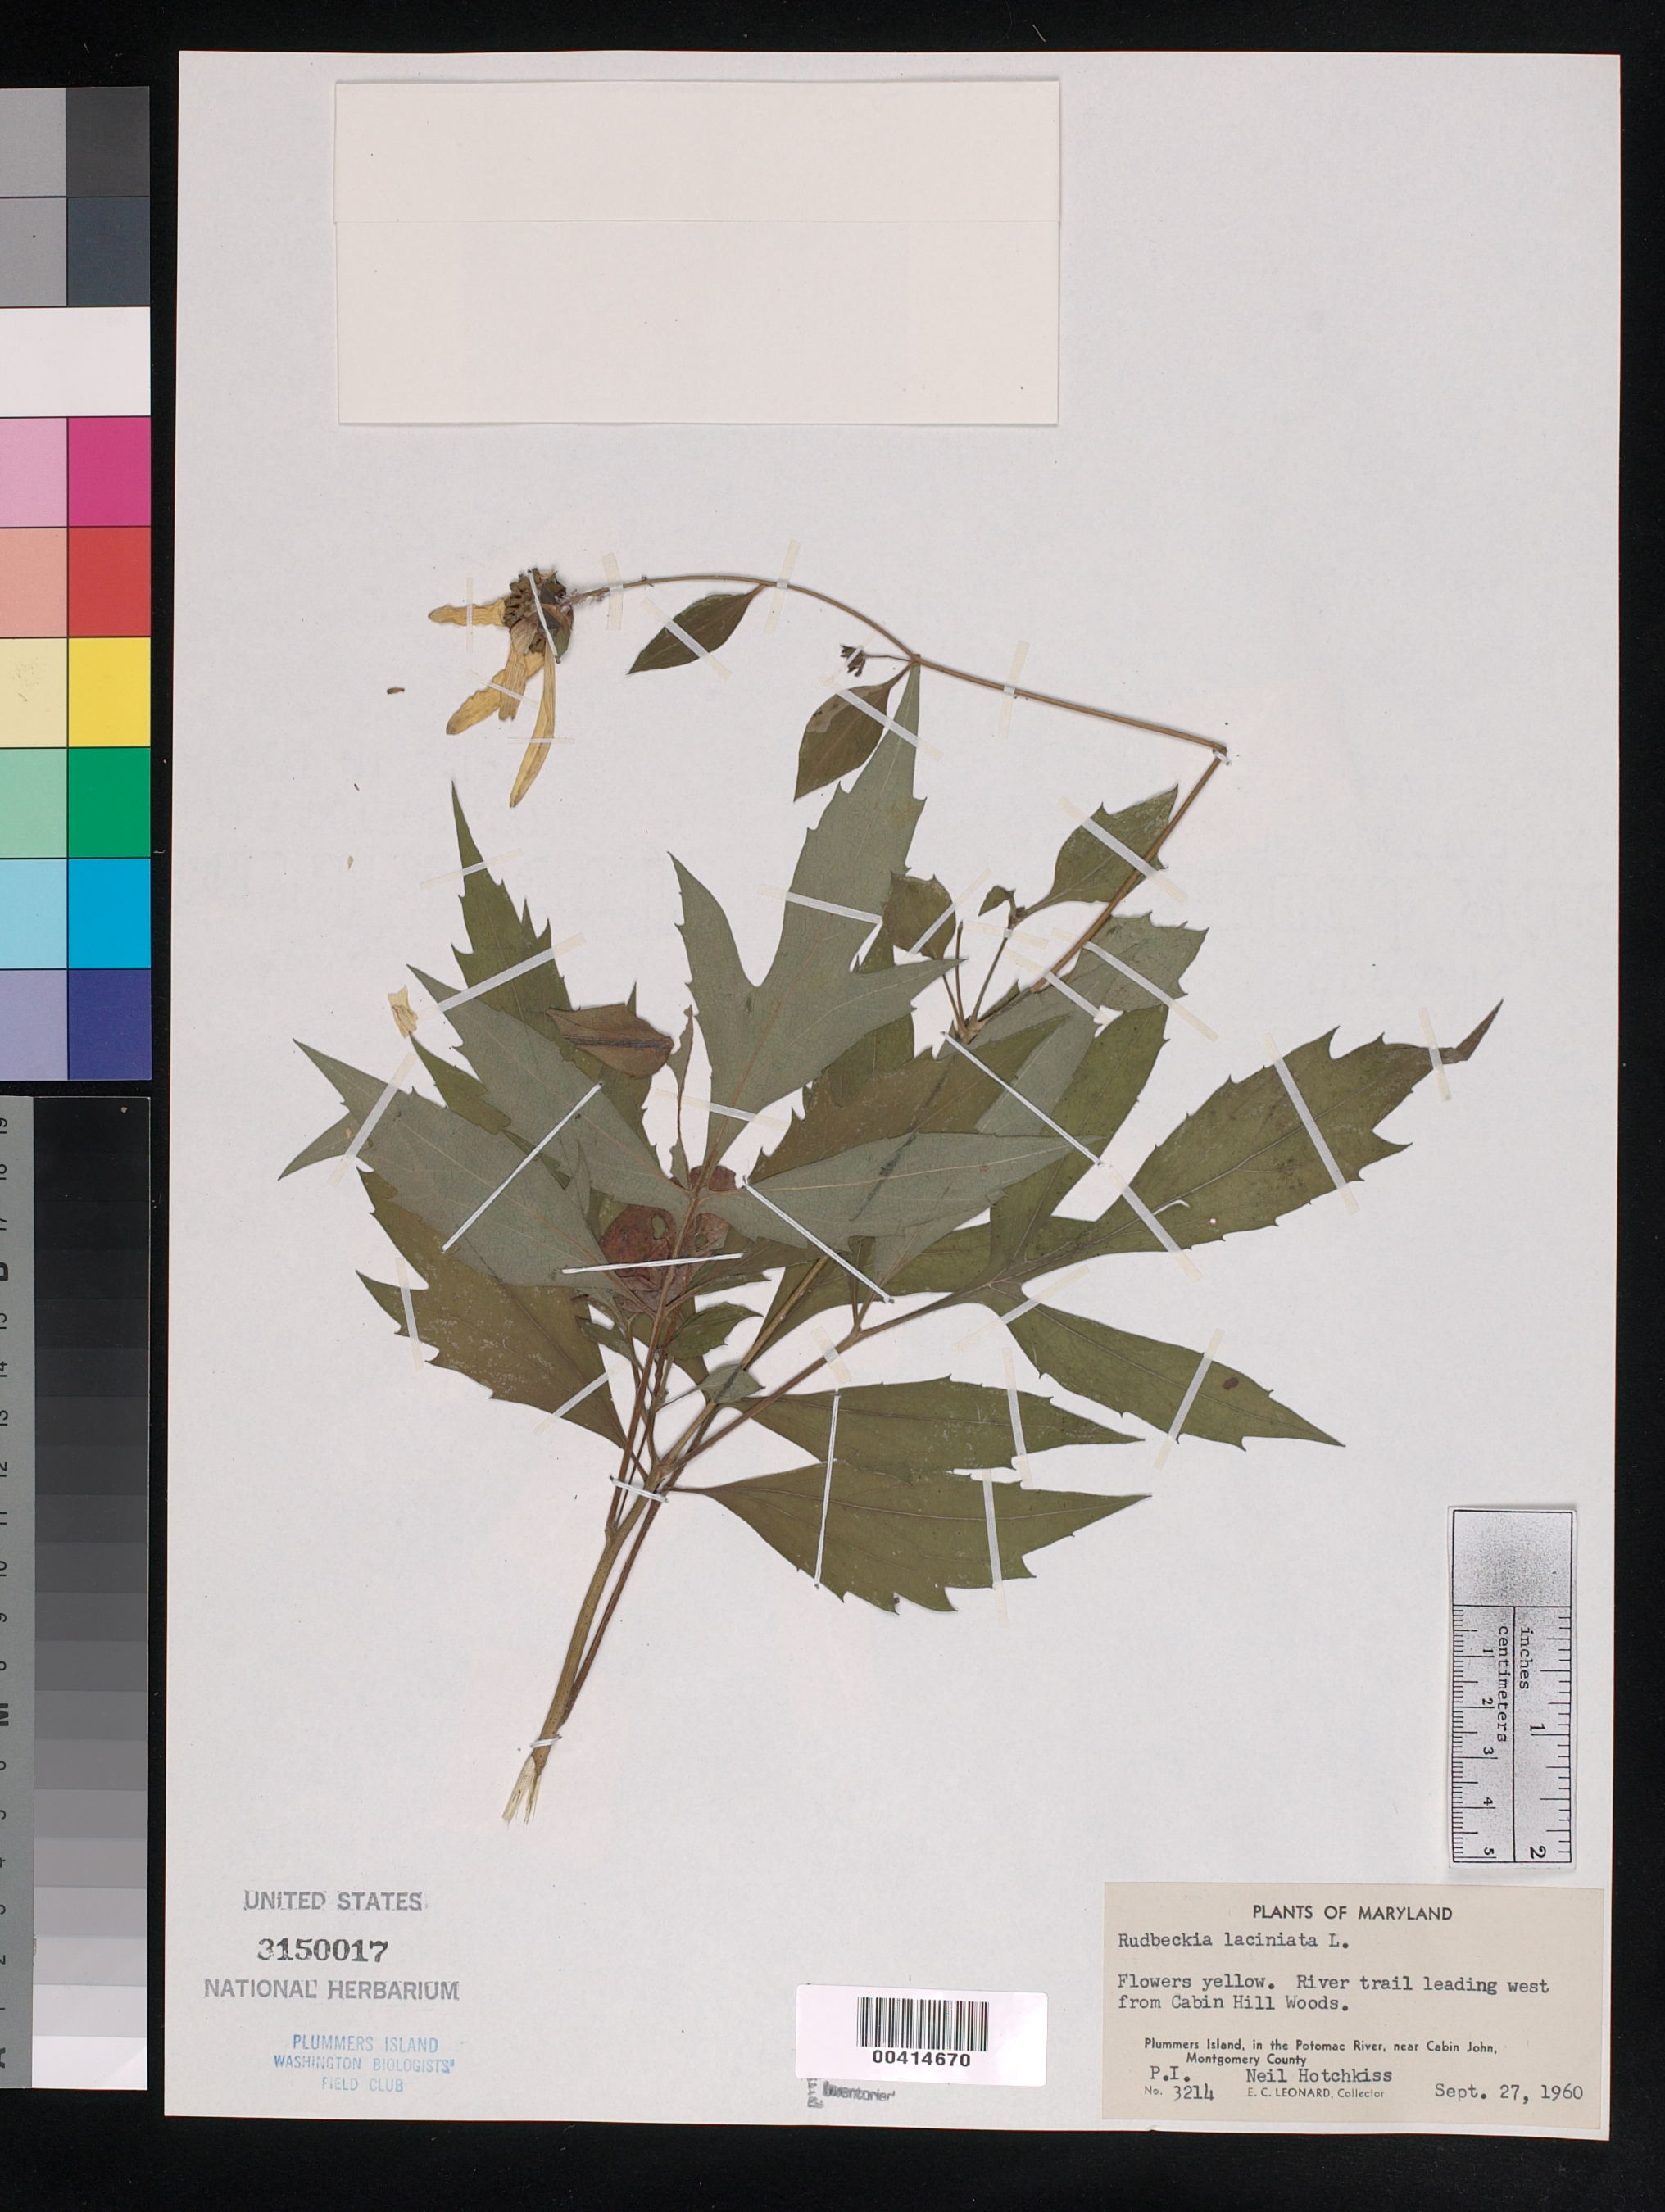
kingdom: Plantae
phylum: Tracheophyta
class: Magnoliopsida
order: Asterales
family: Asteraceae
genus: Rudbeckia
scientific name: Rudbeckia laciniata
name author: L.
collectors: E. C. Leonard & N. Hotchkiss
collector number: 3214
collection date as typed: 27 Sep 1960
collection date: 1960-09-27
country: United States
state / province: Maryland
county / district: Montgomery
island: Plummers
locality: Plummer's Island; river trail leading west from Cabin Hill Woods C. & O. Canal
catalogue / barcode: US 3150017